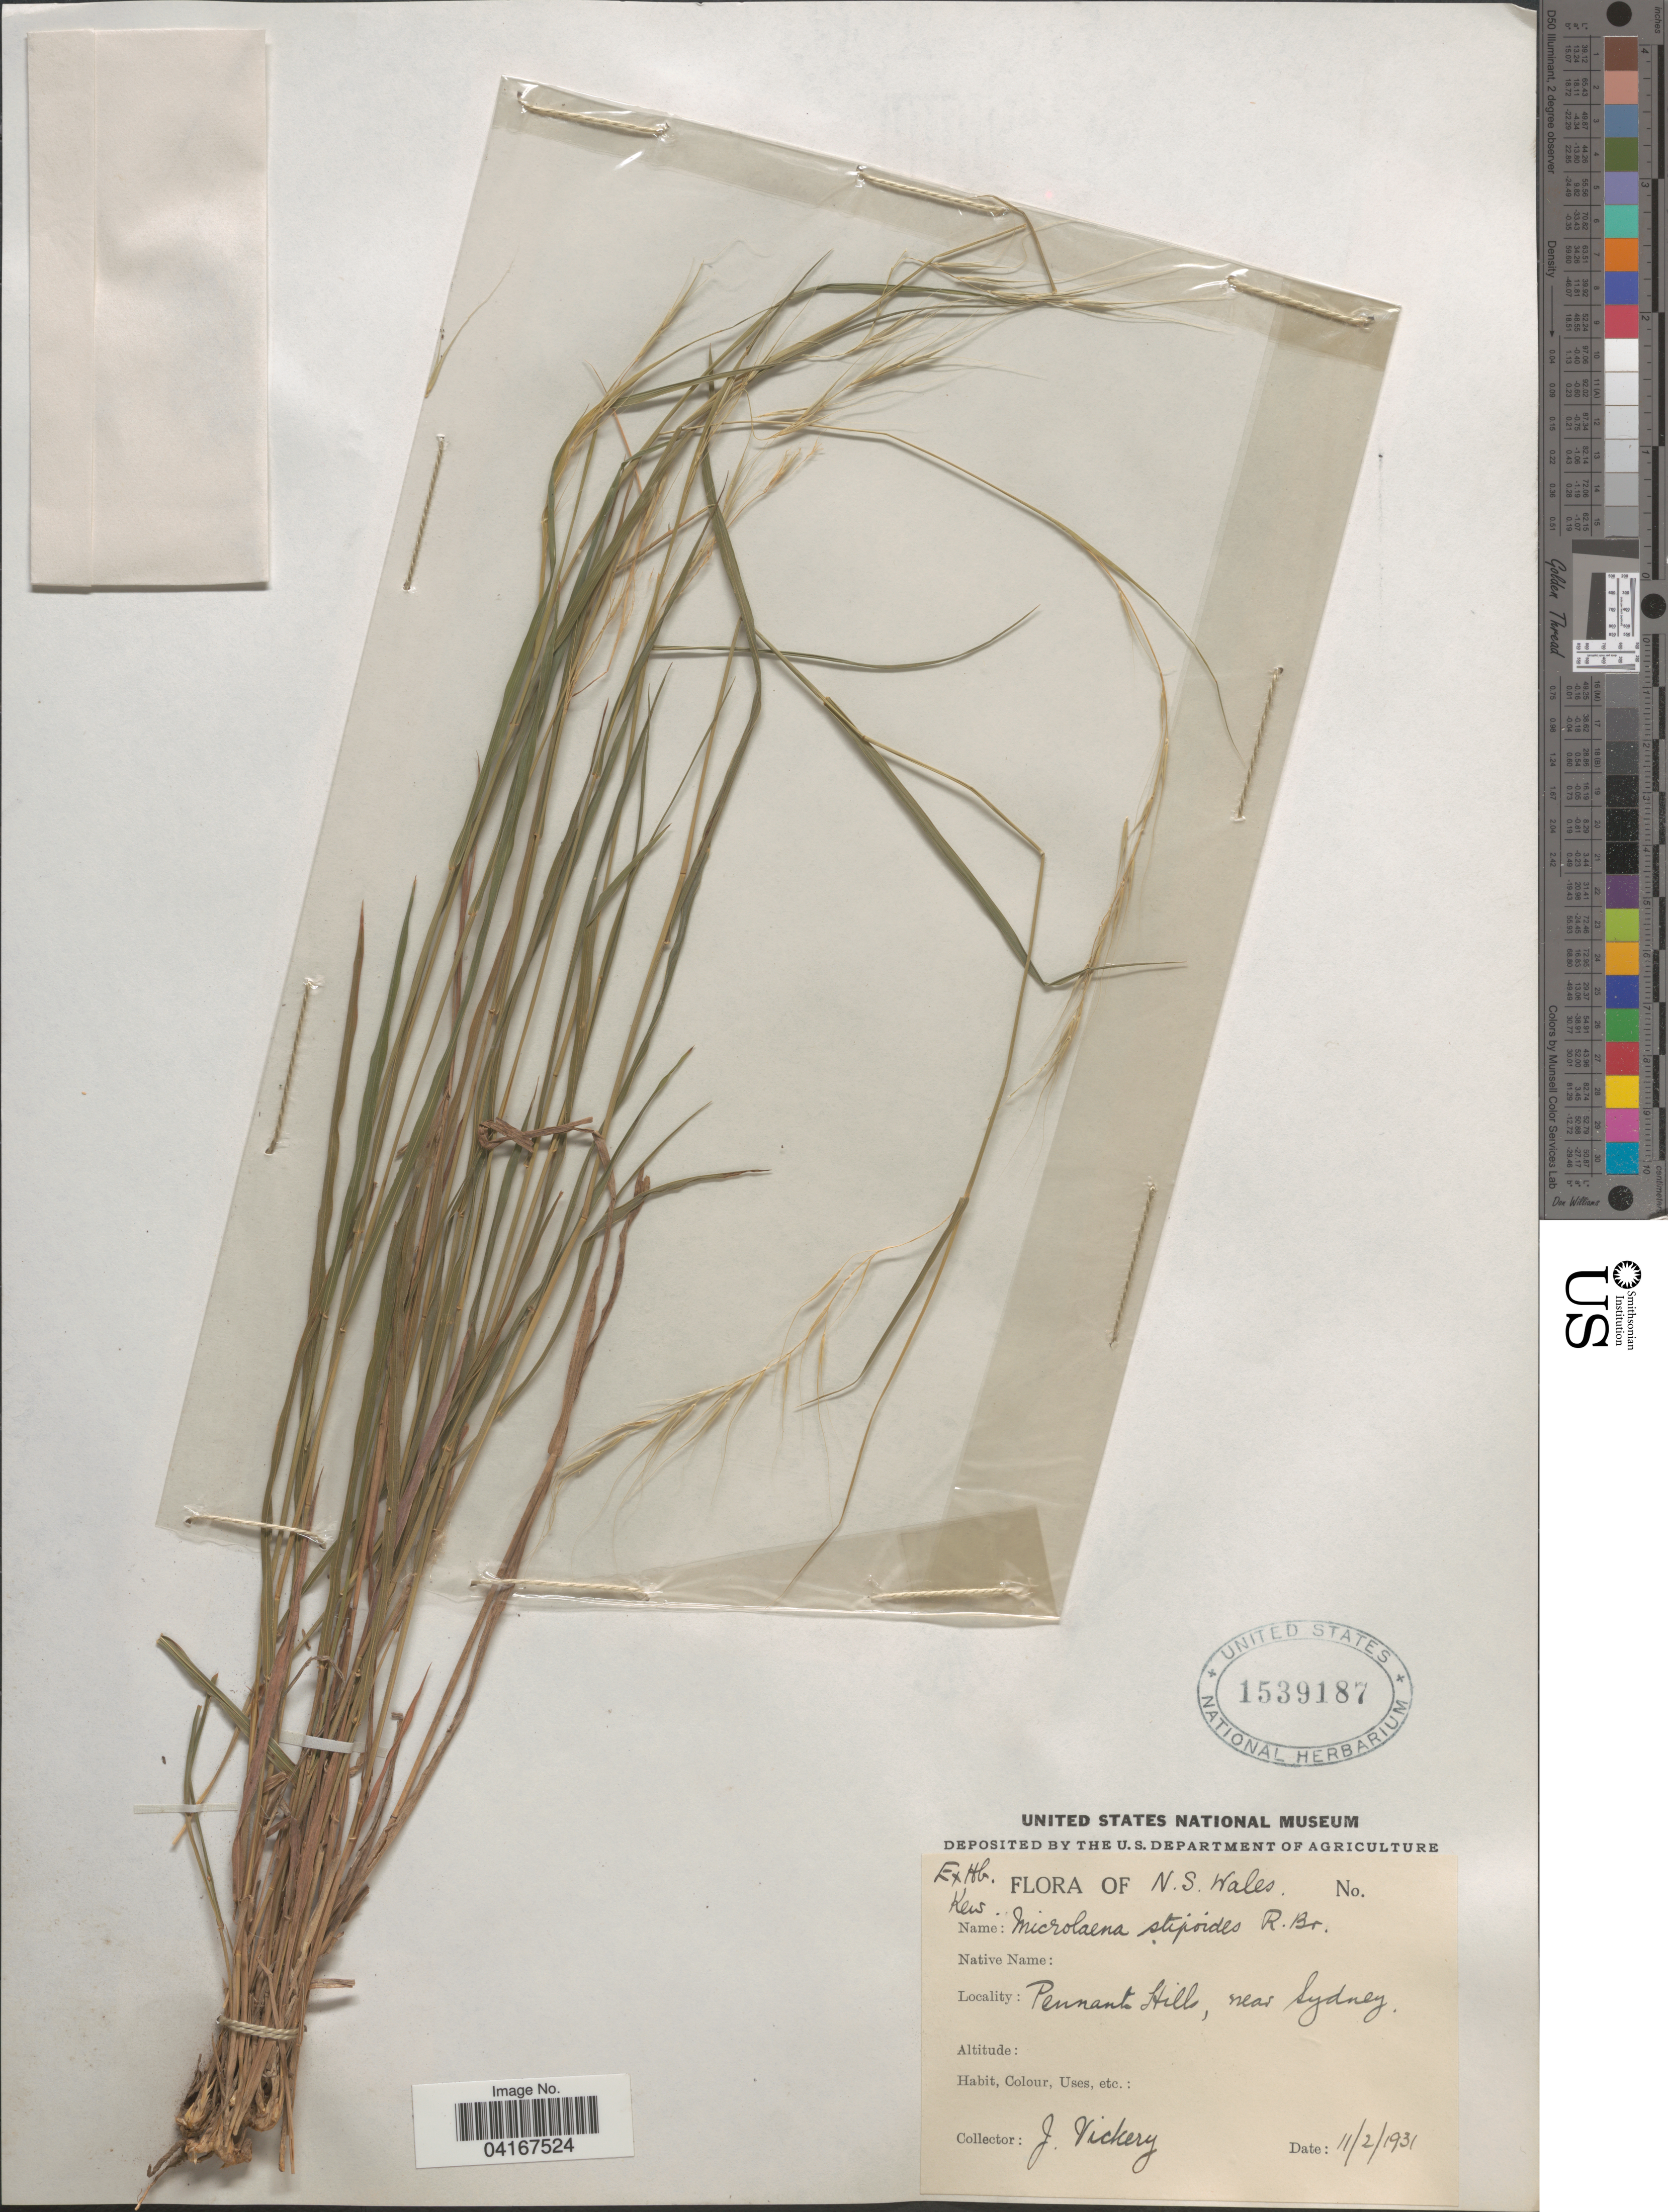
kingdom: Plantae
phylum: Tracheophyta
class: Liliopsida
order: Poales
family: Poaceae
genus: Microlaena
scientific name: Microlaena stipoides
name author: (Labill.) R. Br.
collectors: J. Vickery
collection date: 1931-02-11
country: Australia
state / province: New South Wales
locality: N. S. Wales. Pemnants Hills, near Sydney.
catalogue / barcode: US 1539187